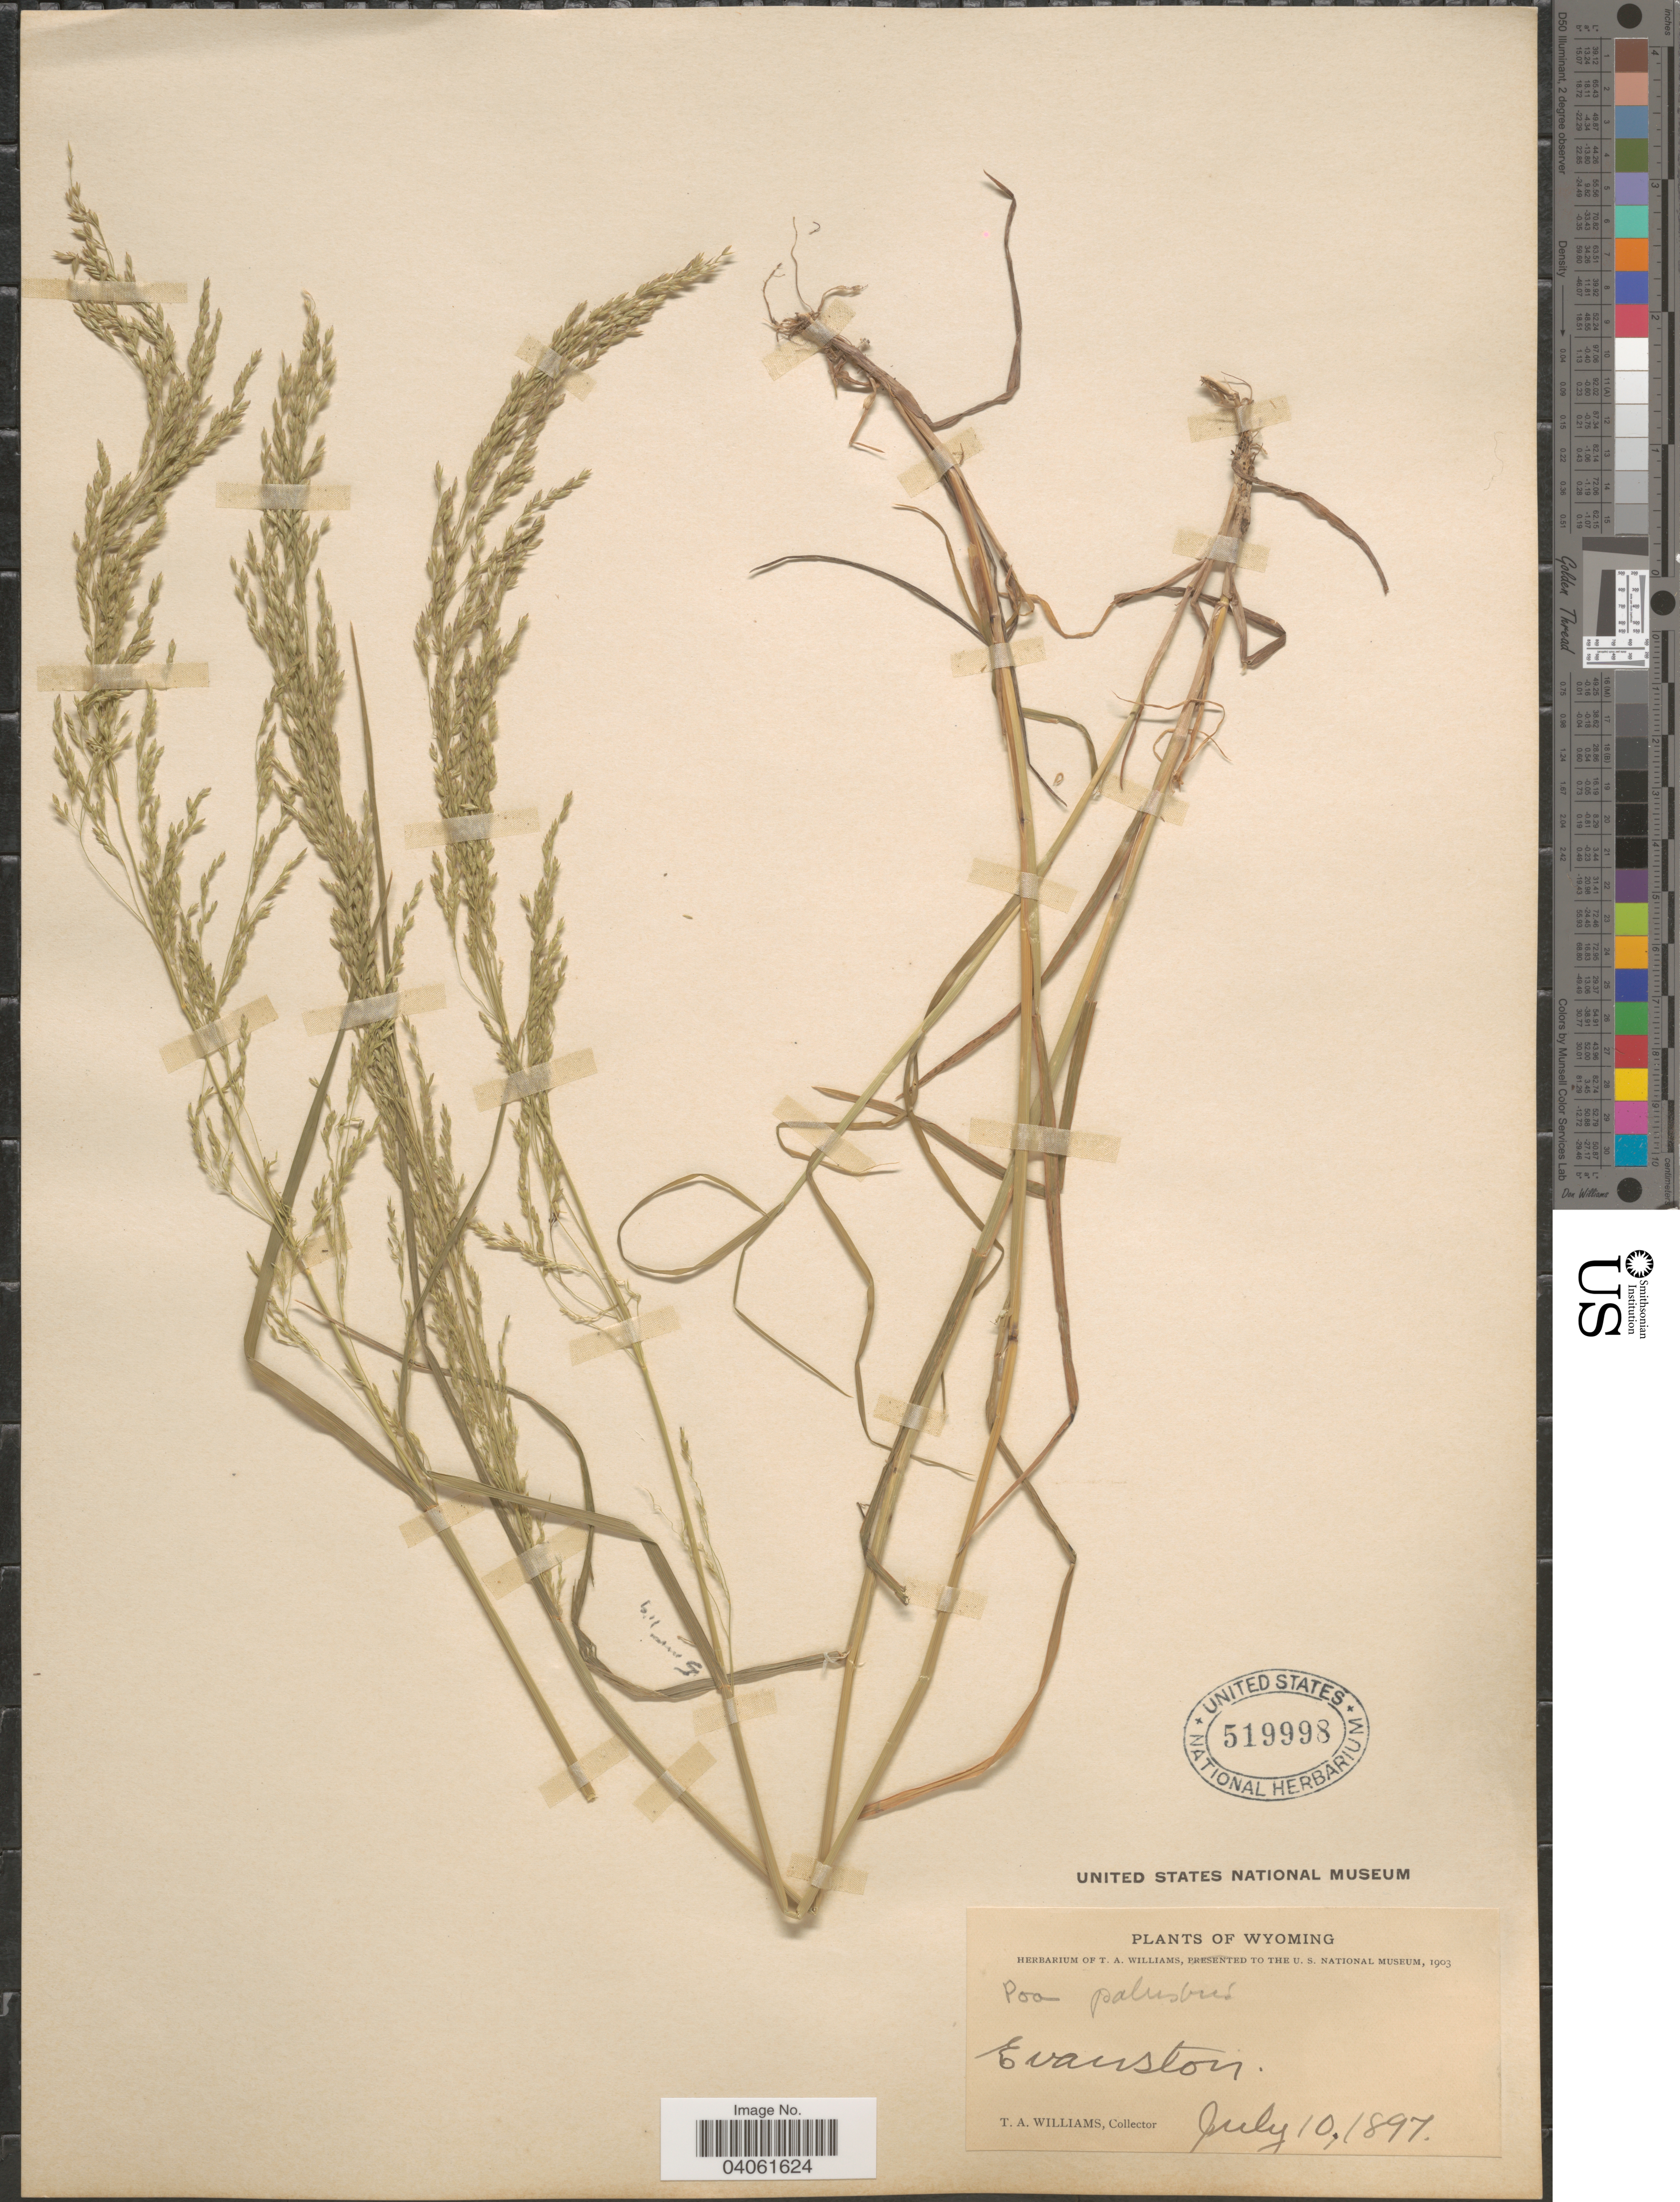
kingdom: Plantae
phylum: Tracheophyta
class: Liliopsida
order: Poales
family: Poaceae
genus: Poa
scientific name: Poa palustris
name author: L.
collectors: T. Williams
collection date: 1897-07-10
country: United States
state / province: Wyoming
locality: Evanston.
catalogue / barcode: US 519998